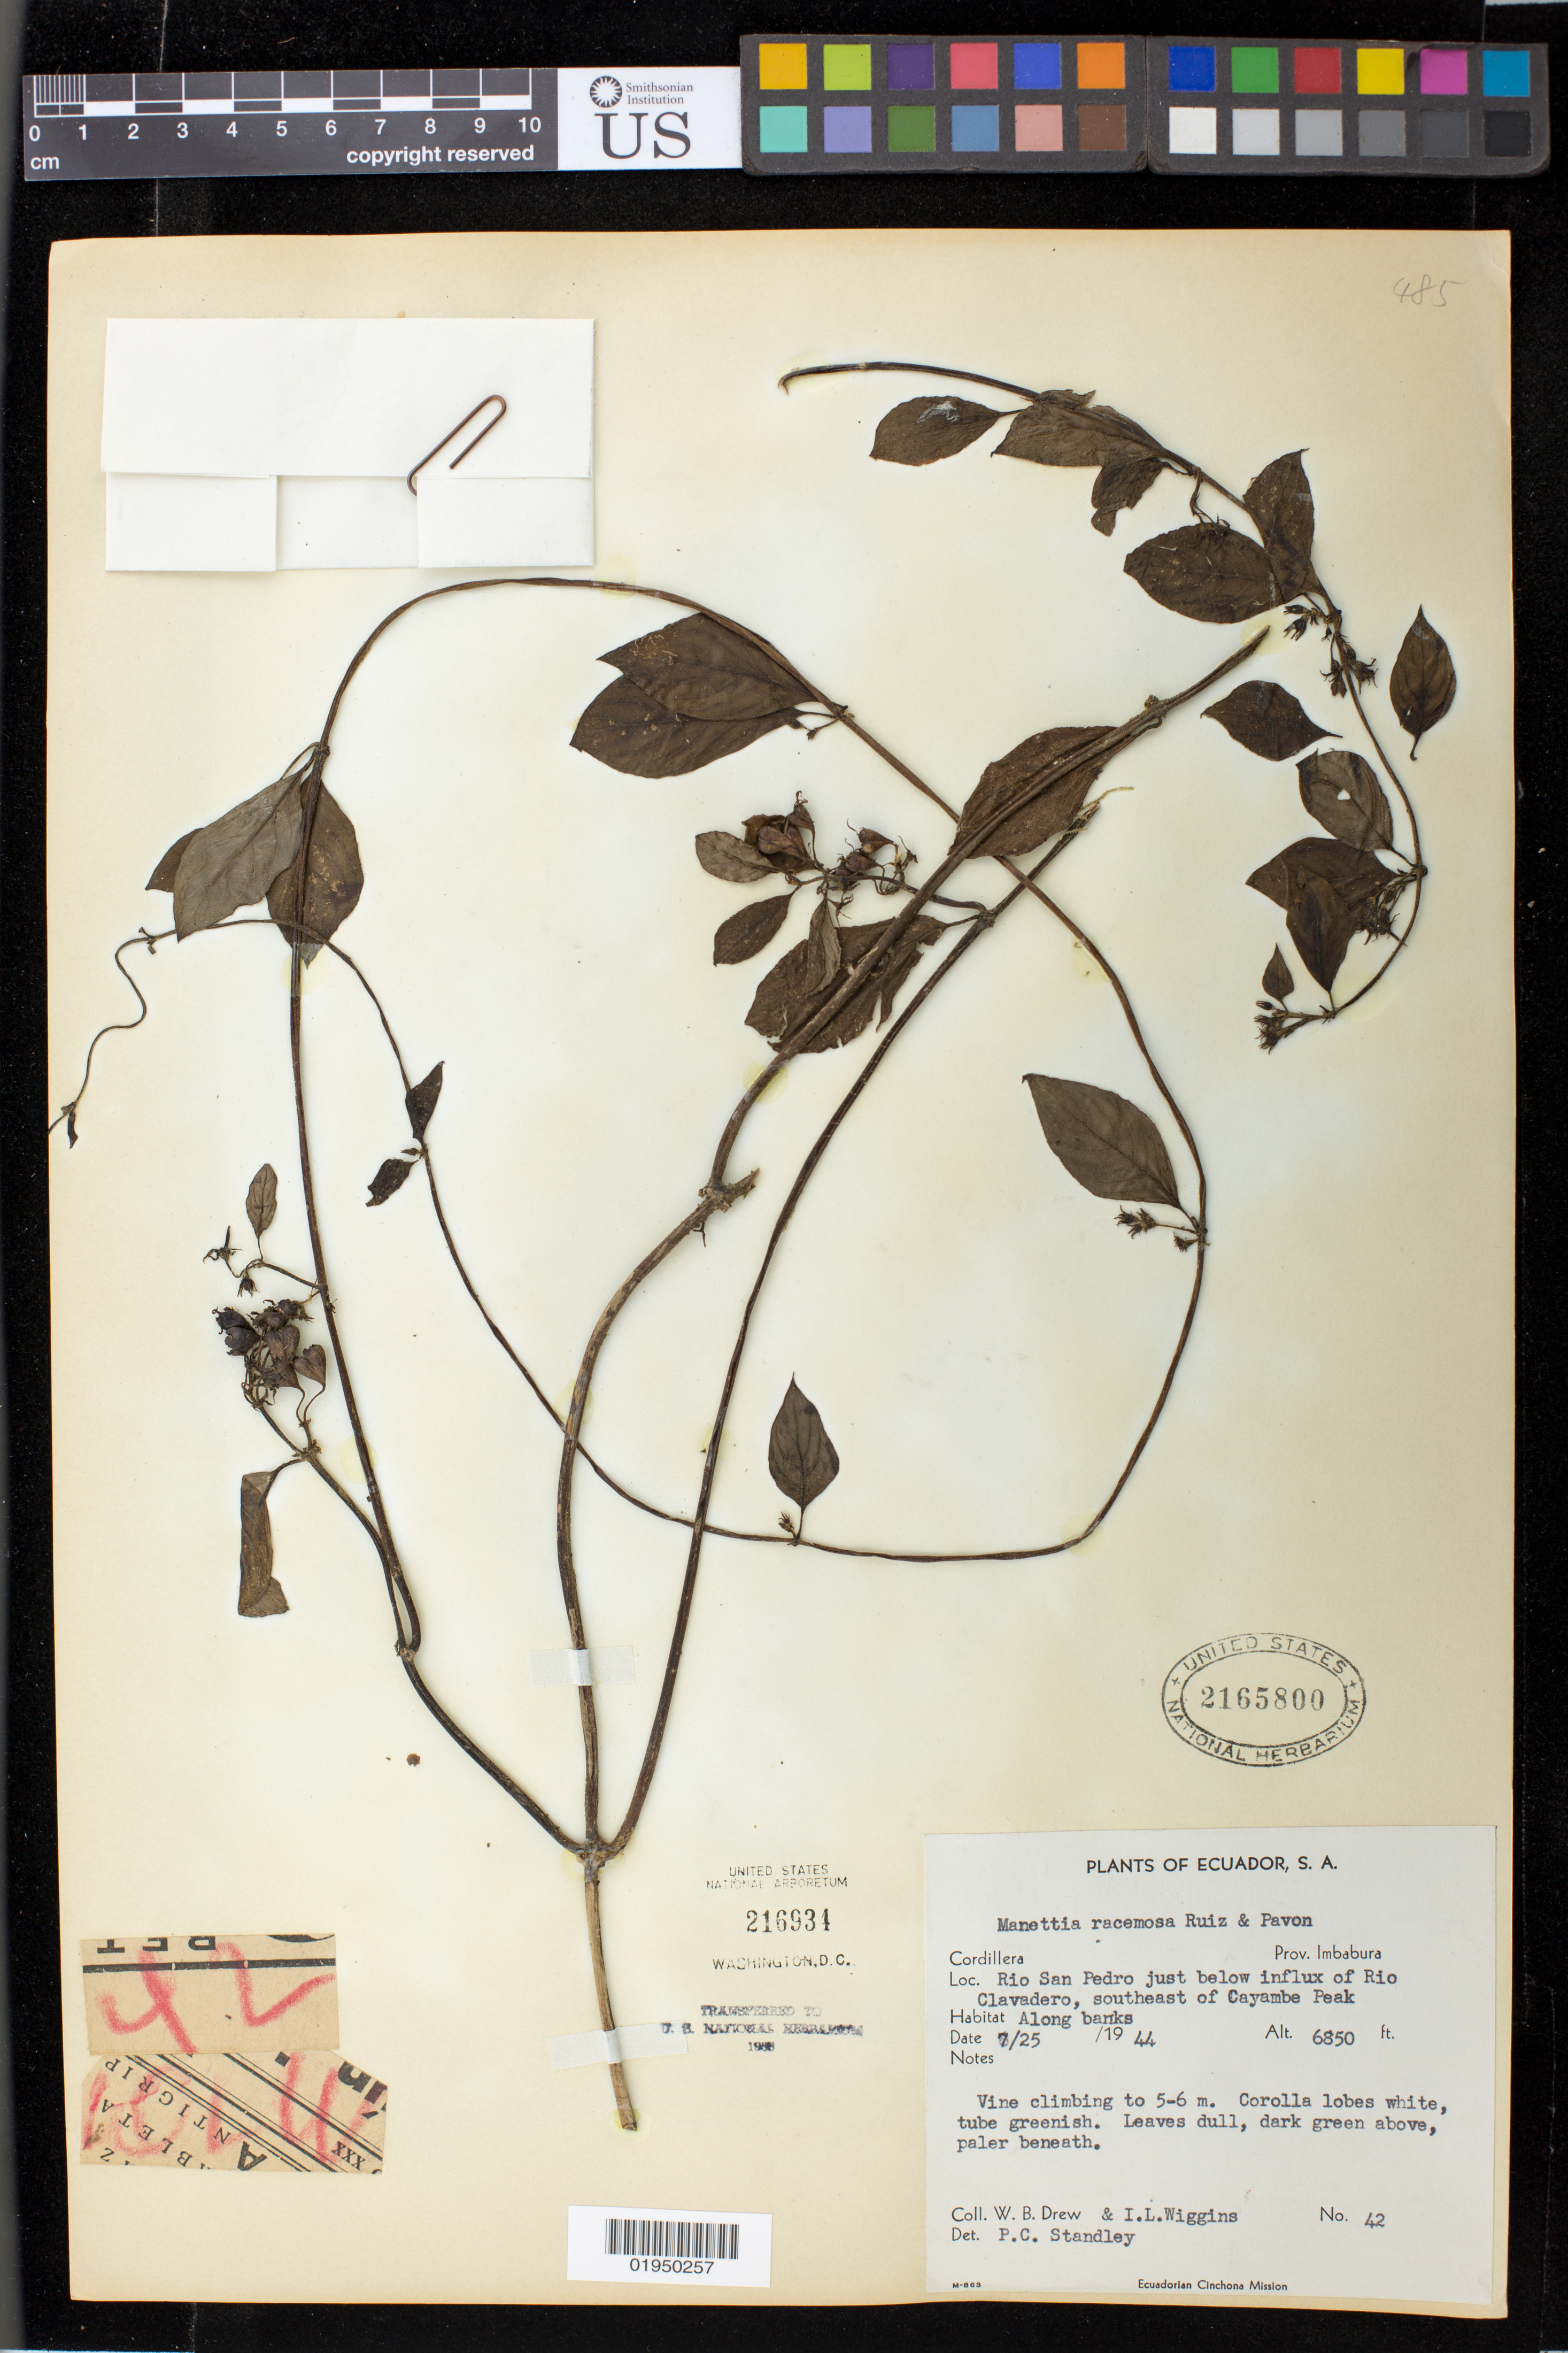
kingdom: Plantae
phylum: Tracheophyta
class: Magnoliopsida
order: Gentianales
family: Rubiaceae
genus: Manettia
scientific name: Manettia racemosa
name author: Ruiz & Pav.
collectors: W. B. Drew & I. L. Wiggins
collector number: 42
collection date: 1944-07-25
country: Ecuador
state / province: Imbabura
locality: Rio San Pedro Jusdt below infux of Rio Clavadero, southeast of Cayambe Peak.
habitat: Along Banks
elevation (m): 2088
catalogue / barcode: US 216931